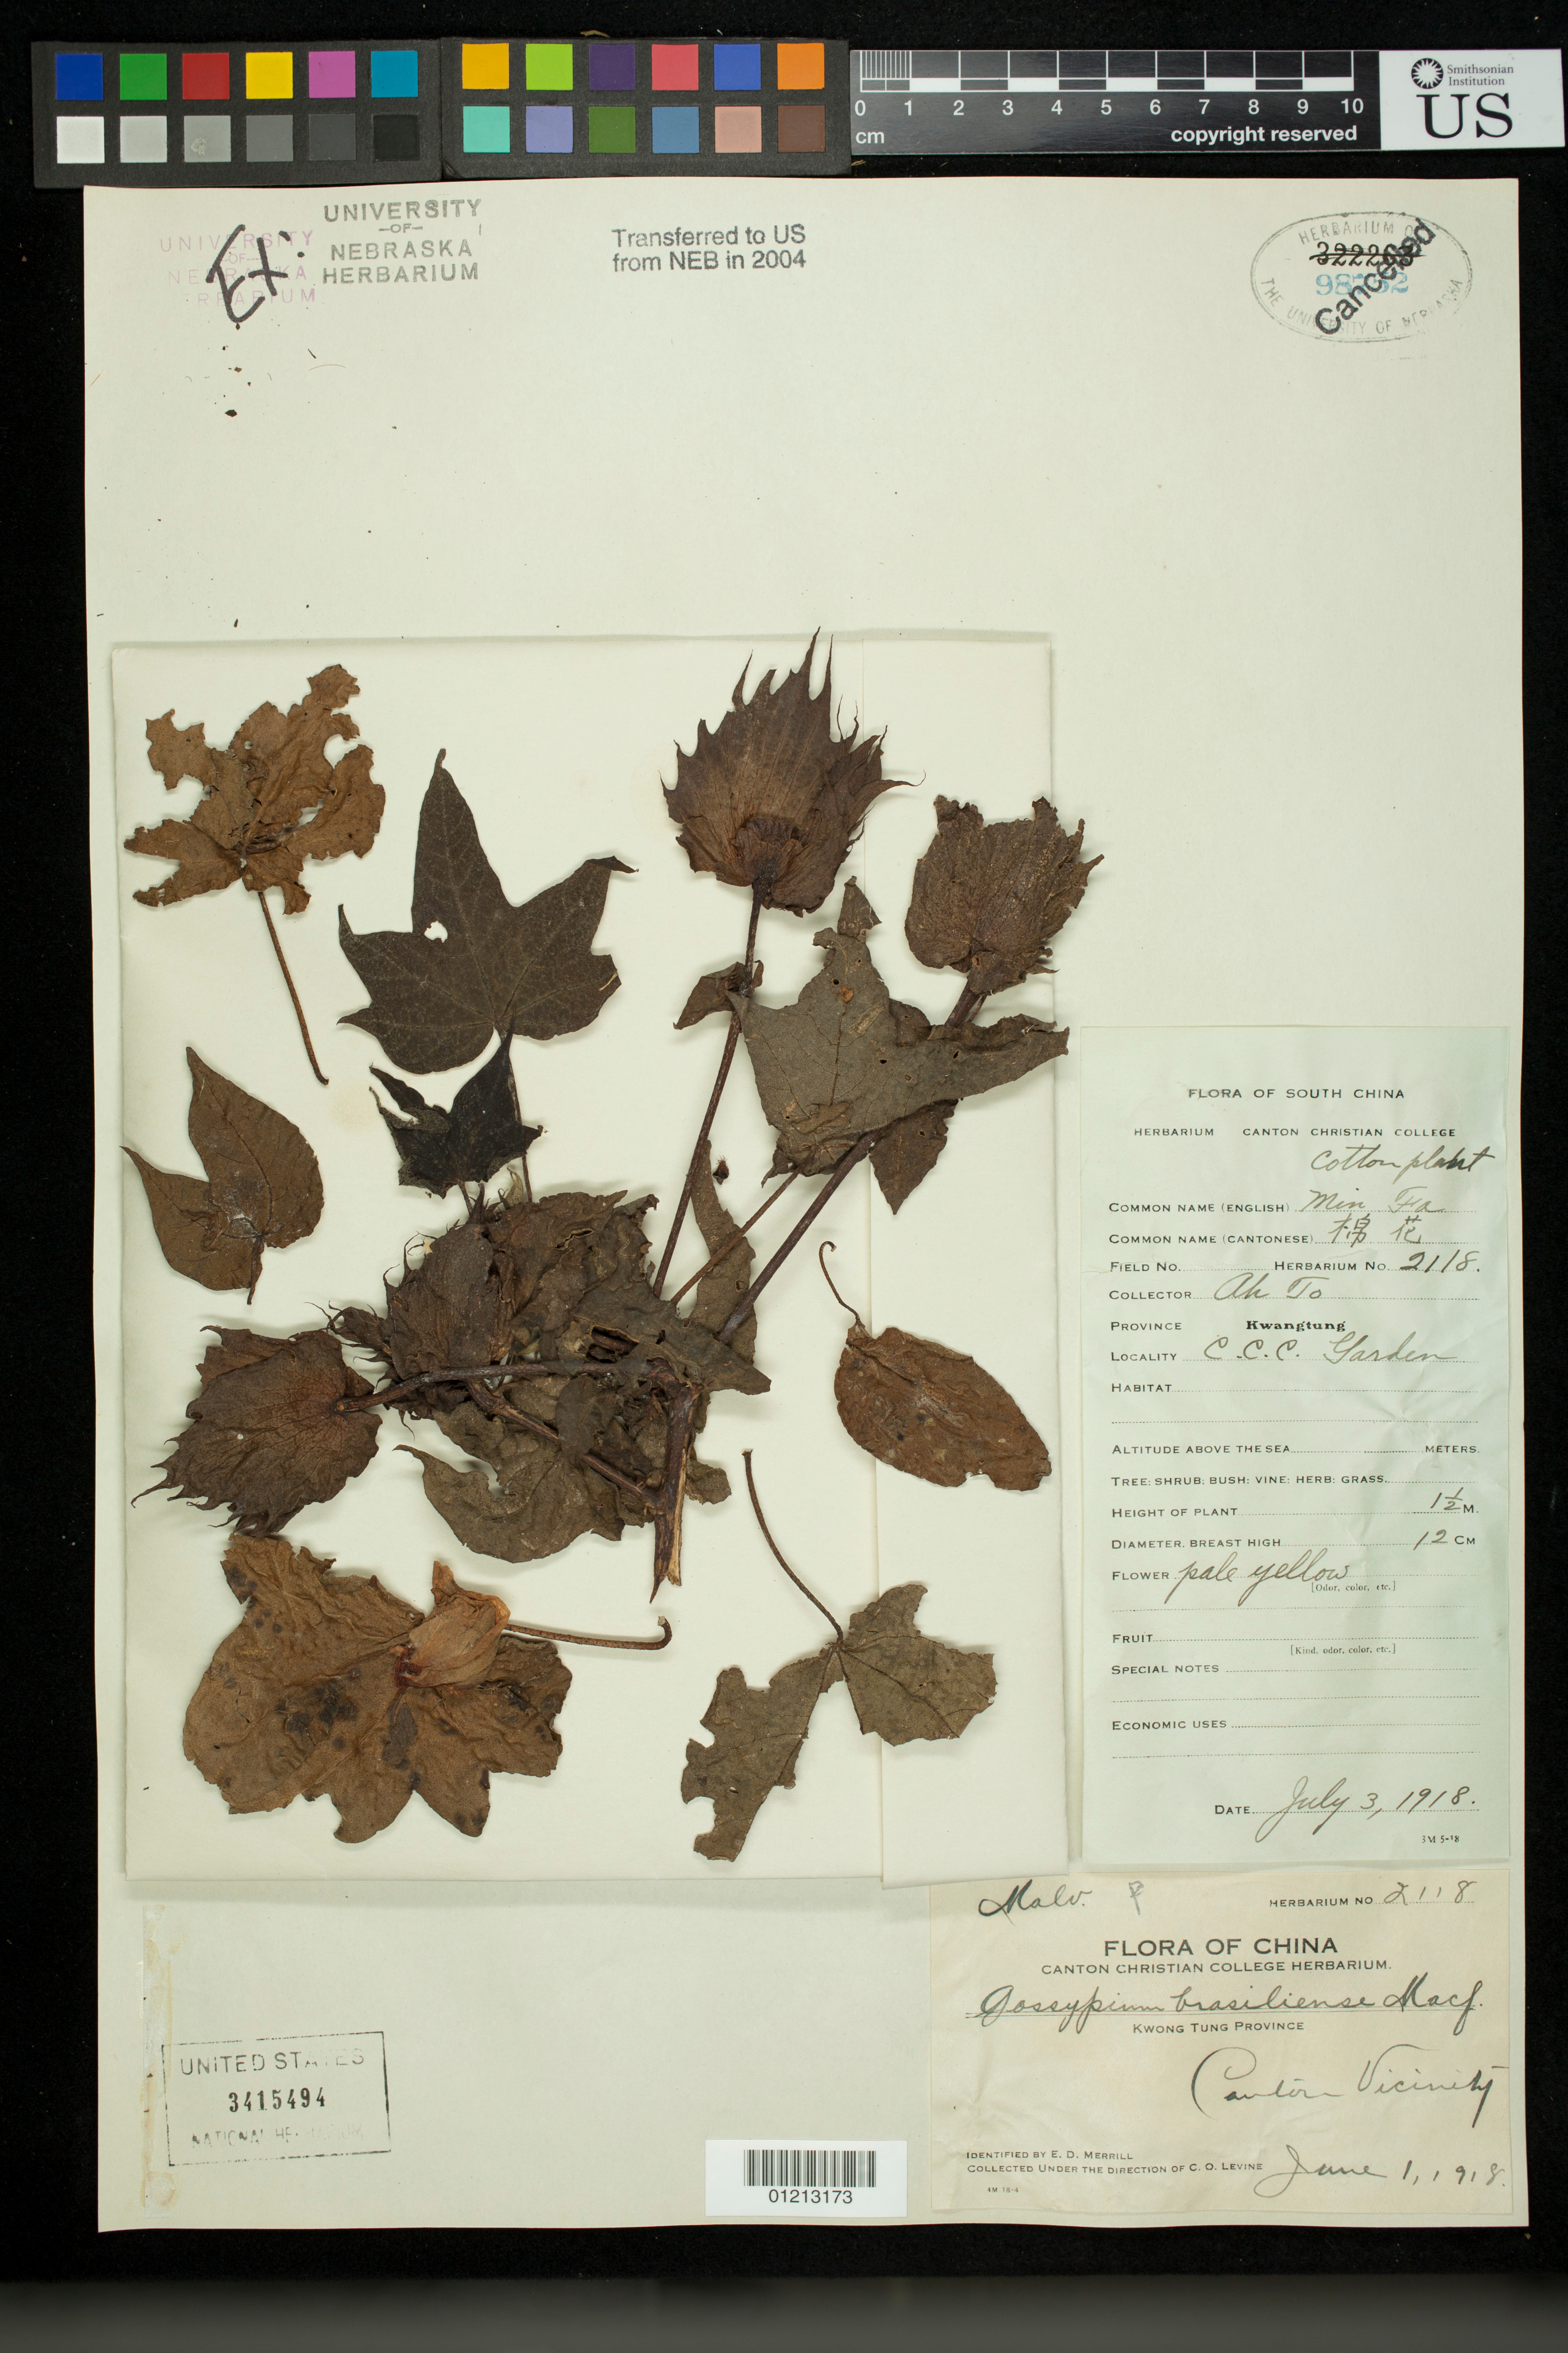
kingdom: Plantae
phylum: Tracheophyta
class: Magnoliopsida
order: Malvales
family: Malvaceae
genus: Gossypium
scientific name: Gossypium brasiliense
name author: Macfad.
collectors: C. O. Levine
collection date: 1918-06-01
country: China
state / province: Guangdong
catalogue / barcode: US 3415494